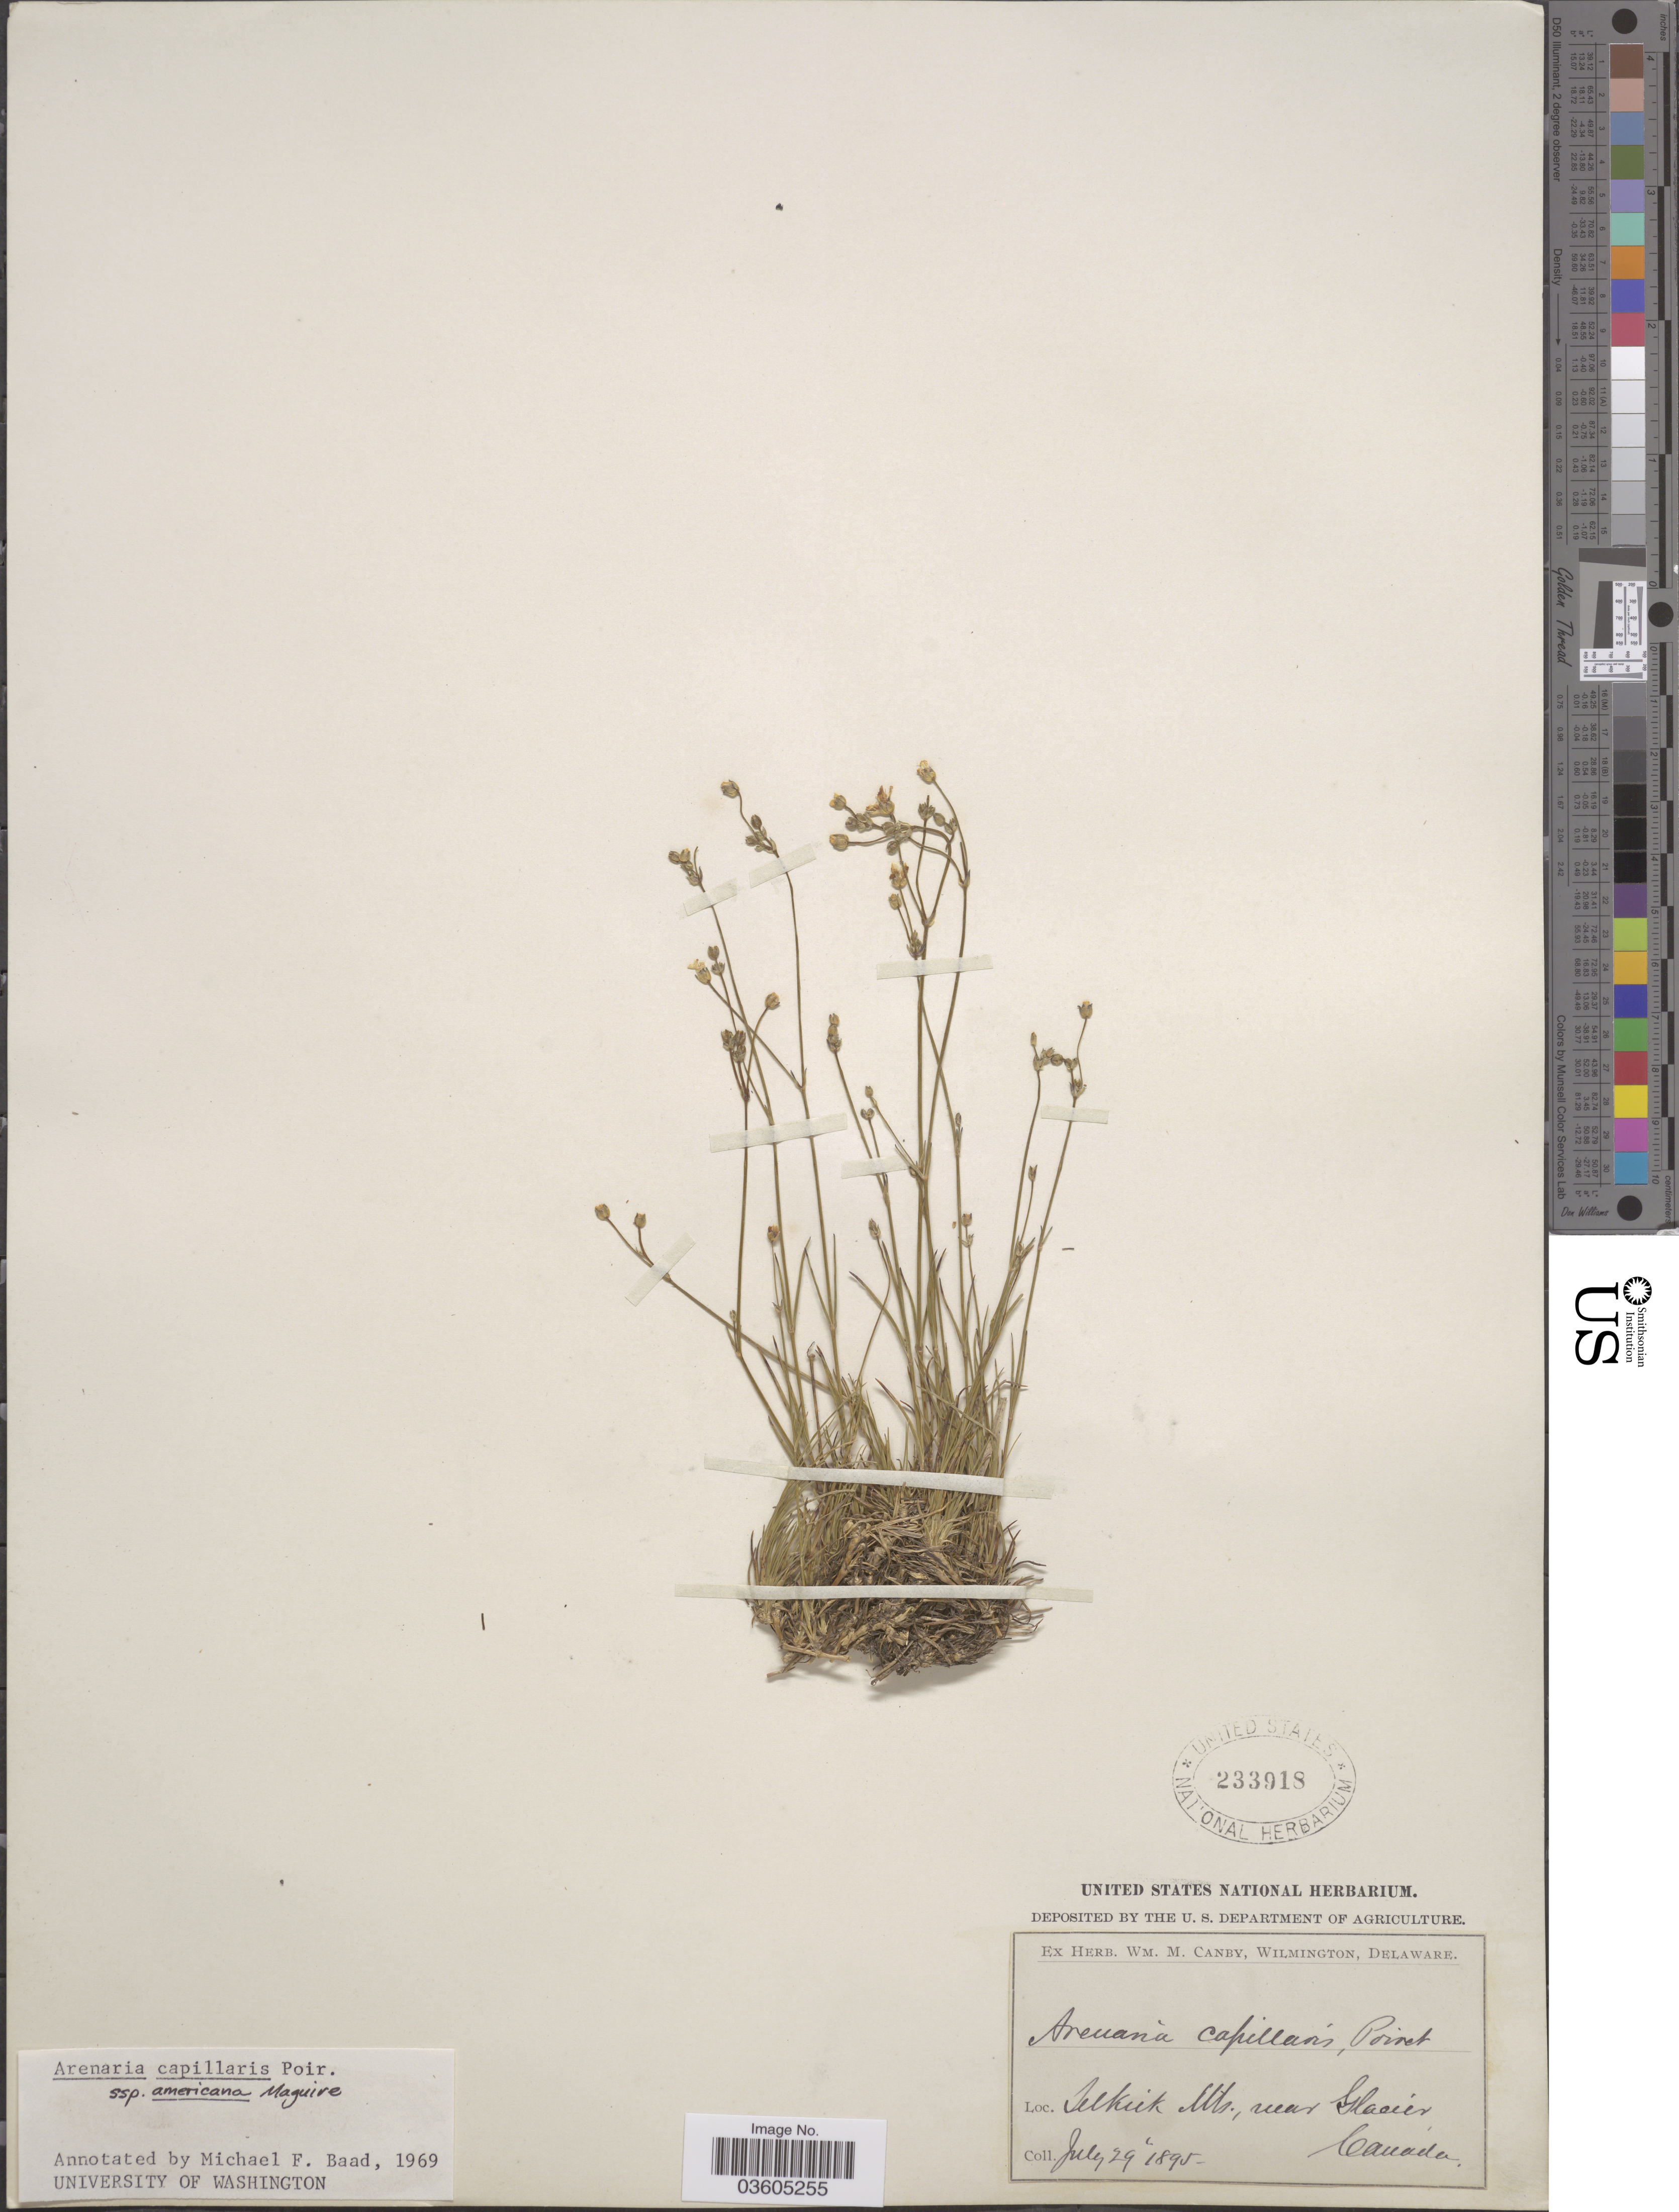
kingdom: Plantae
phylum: Tracheophyta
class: Magnoliopsida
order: Caryophyllales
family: Caryophyllaceae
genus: Eremogone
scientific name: Eremogone capillaris var. americana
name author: (Maguire) R.L. Hartm. & Rabeler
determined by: U.S. National Herbarium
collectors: ex herb. W.M. Canby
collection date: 1895-07-29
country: Canada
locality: Selkirk Mts., near Glacier.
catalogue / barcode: US 233918